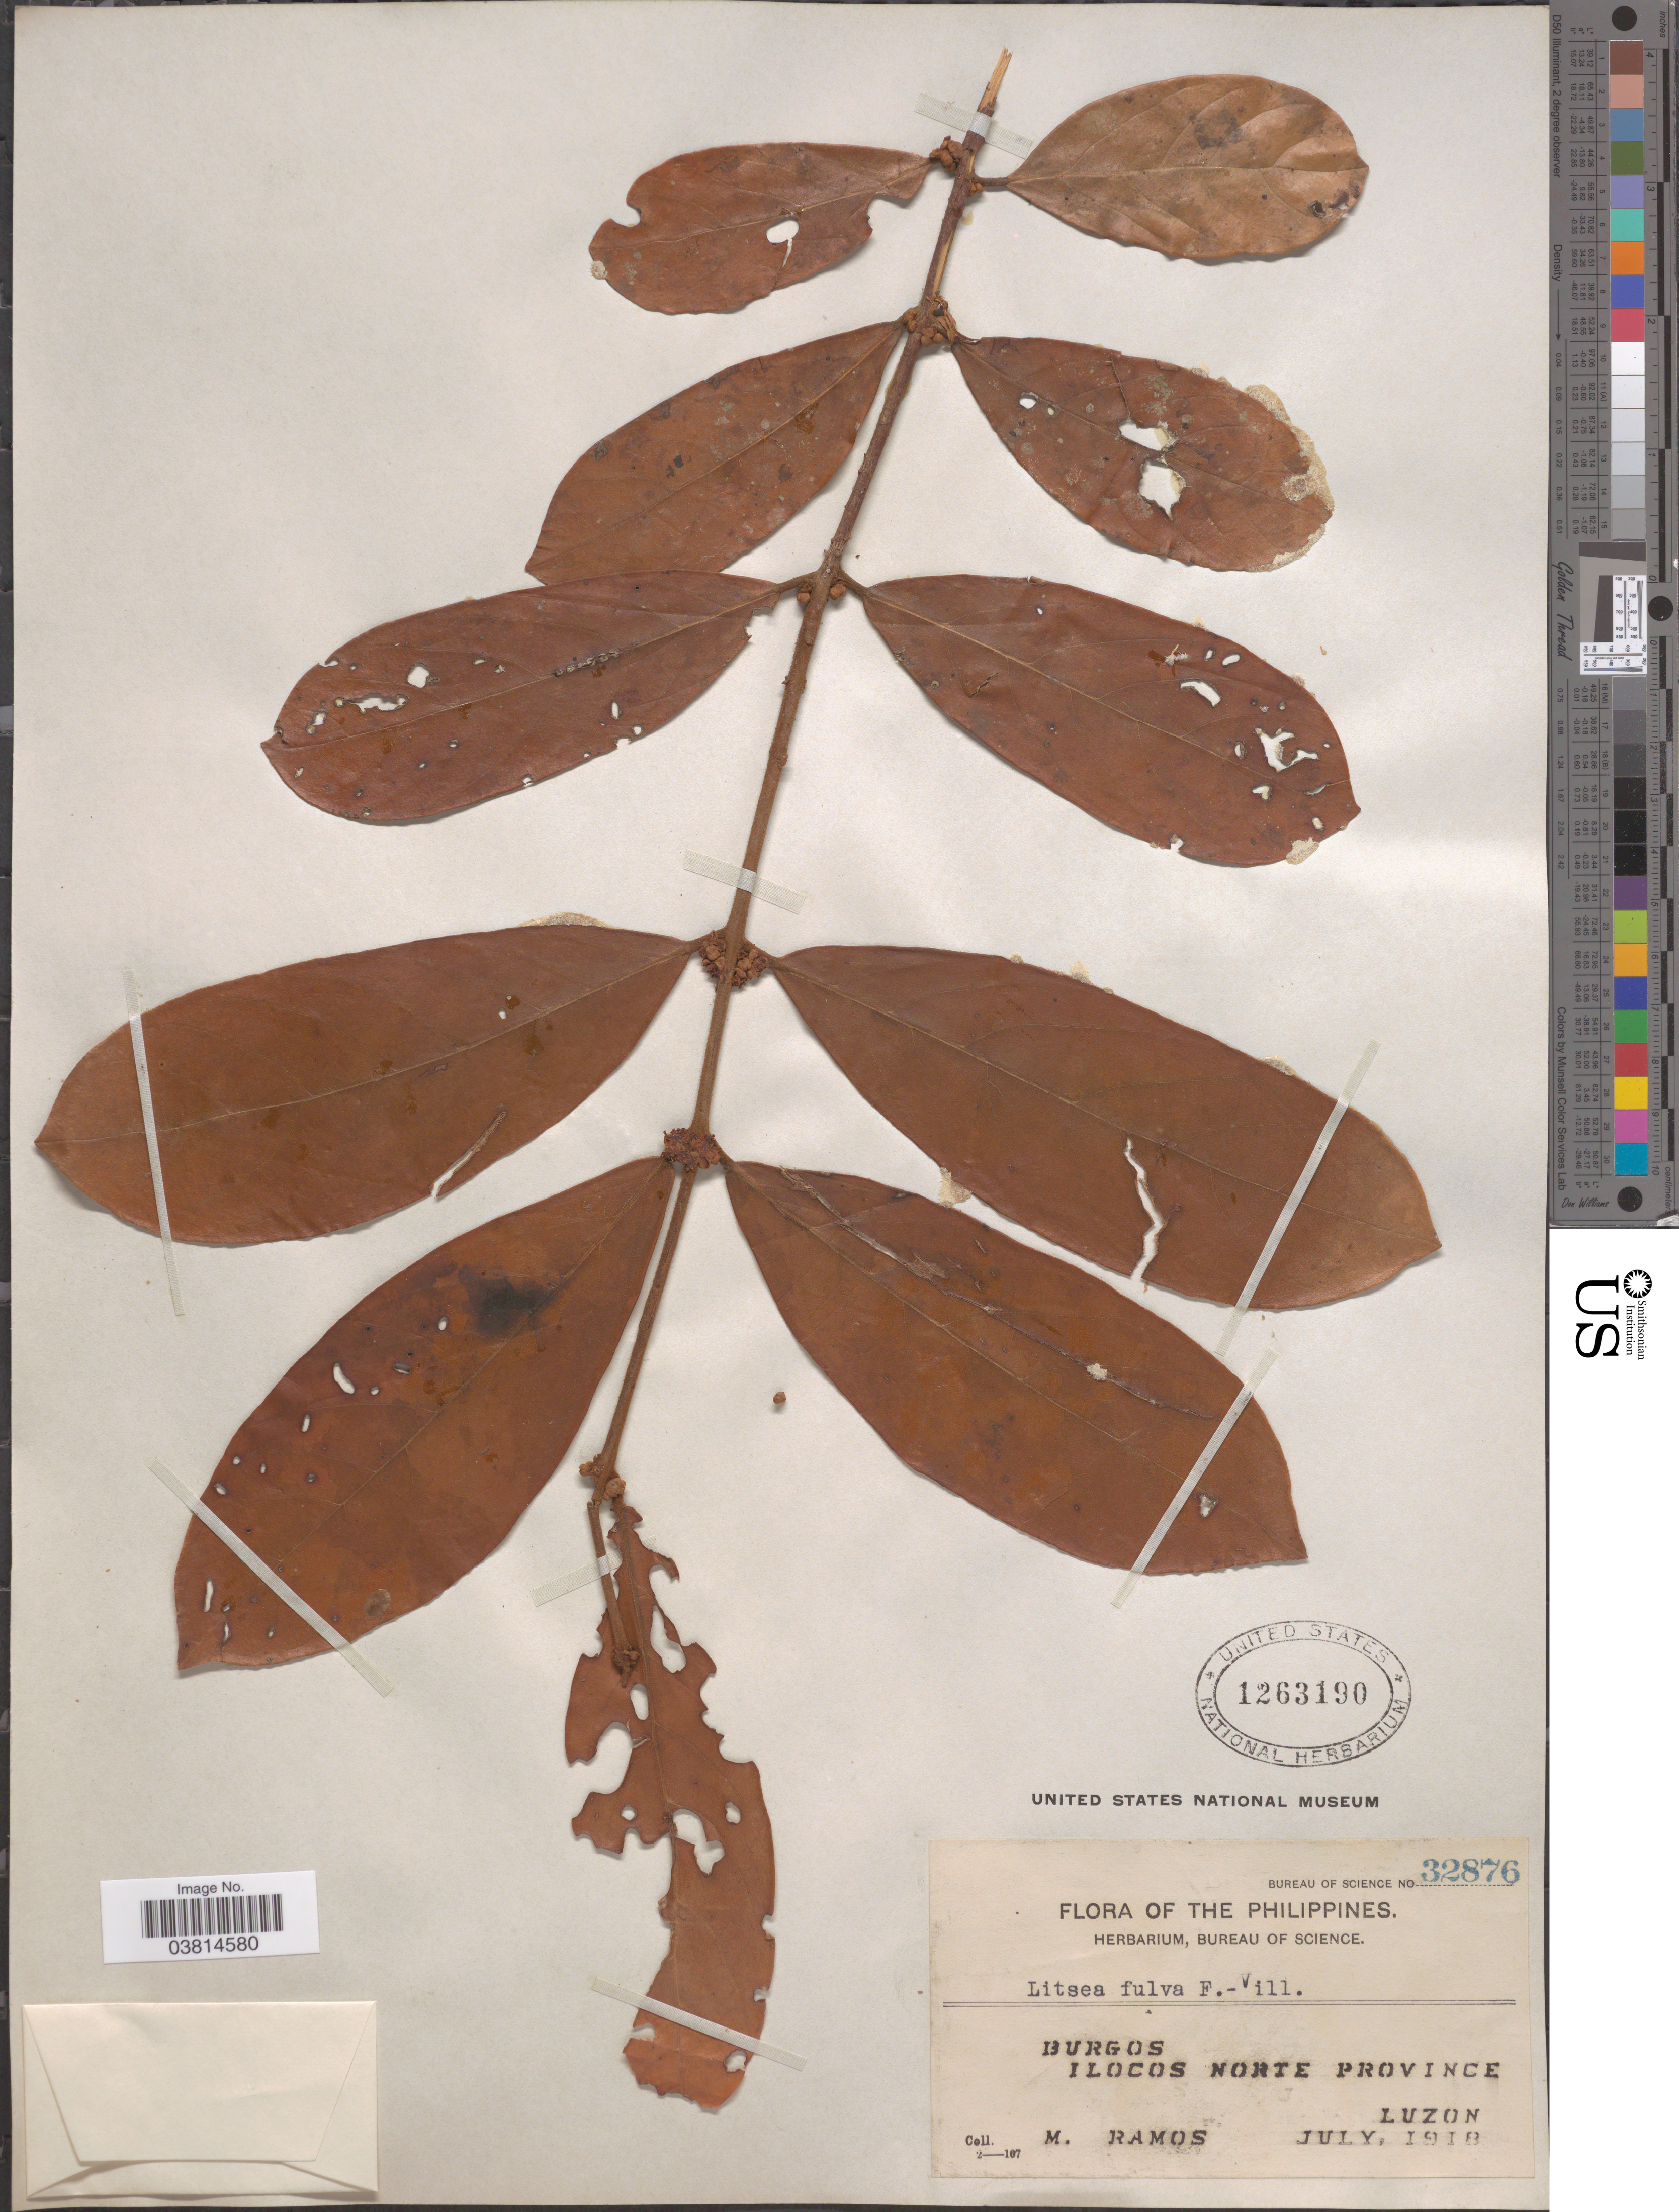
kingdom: Plantae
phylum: Tracheophyta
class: Magnoliopsida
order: Laurales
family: Lauraceae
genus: Litsea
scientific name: Litsea fulva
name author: (Blume) Fern.-Vill.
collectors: M. Ramos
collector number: Bureau of Science 32876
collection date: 1918-07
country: Philippines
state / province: Ilocos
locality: Burgos. Ilocos Norte Province Luzon.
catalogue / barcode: US 1263190